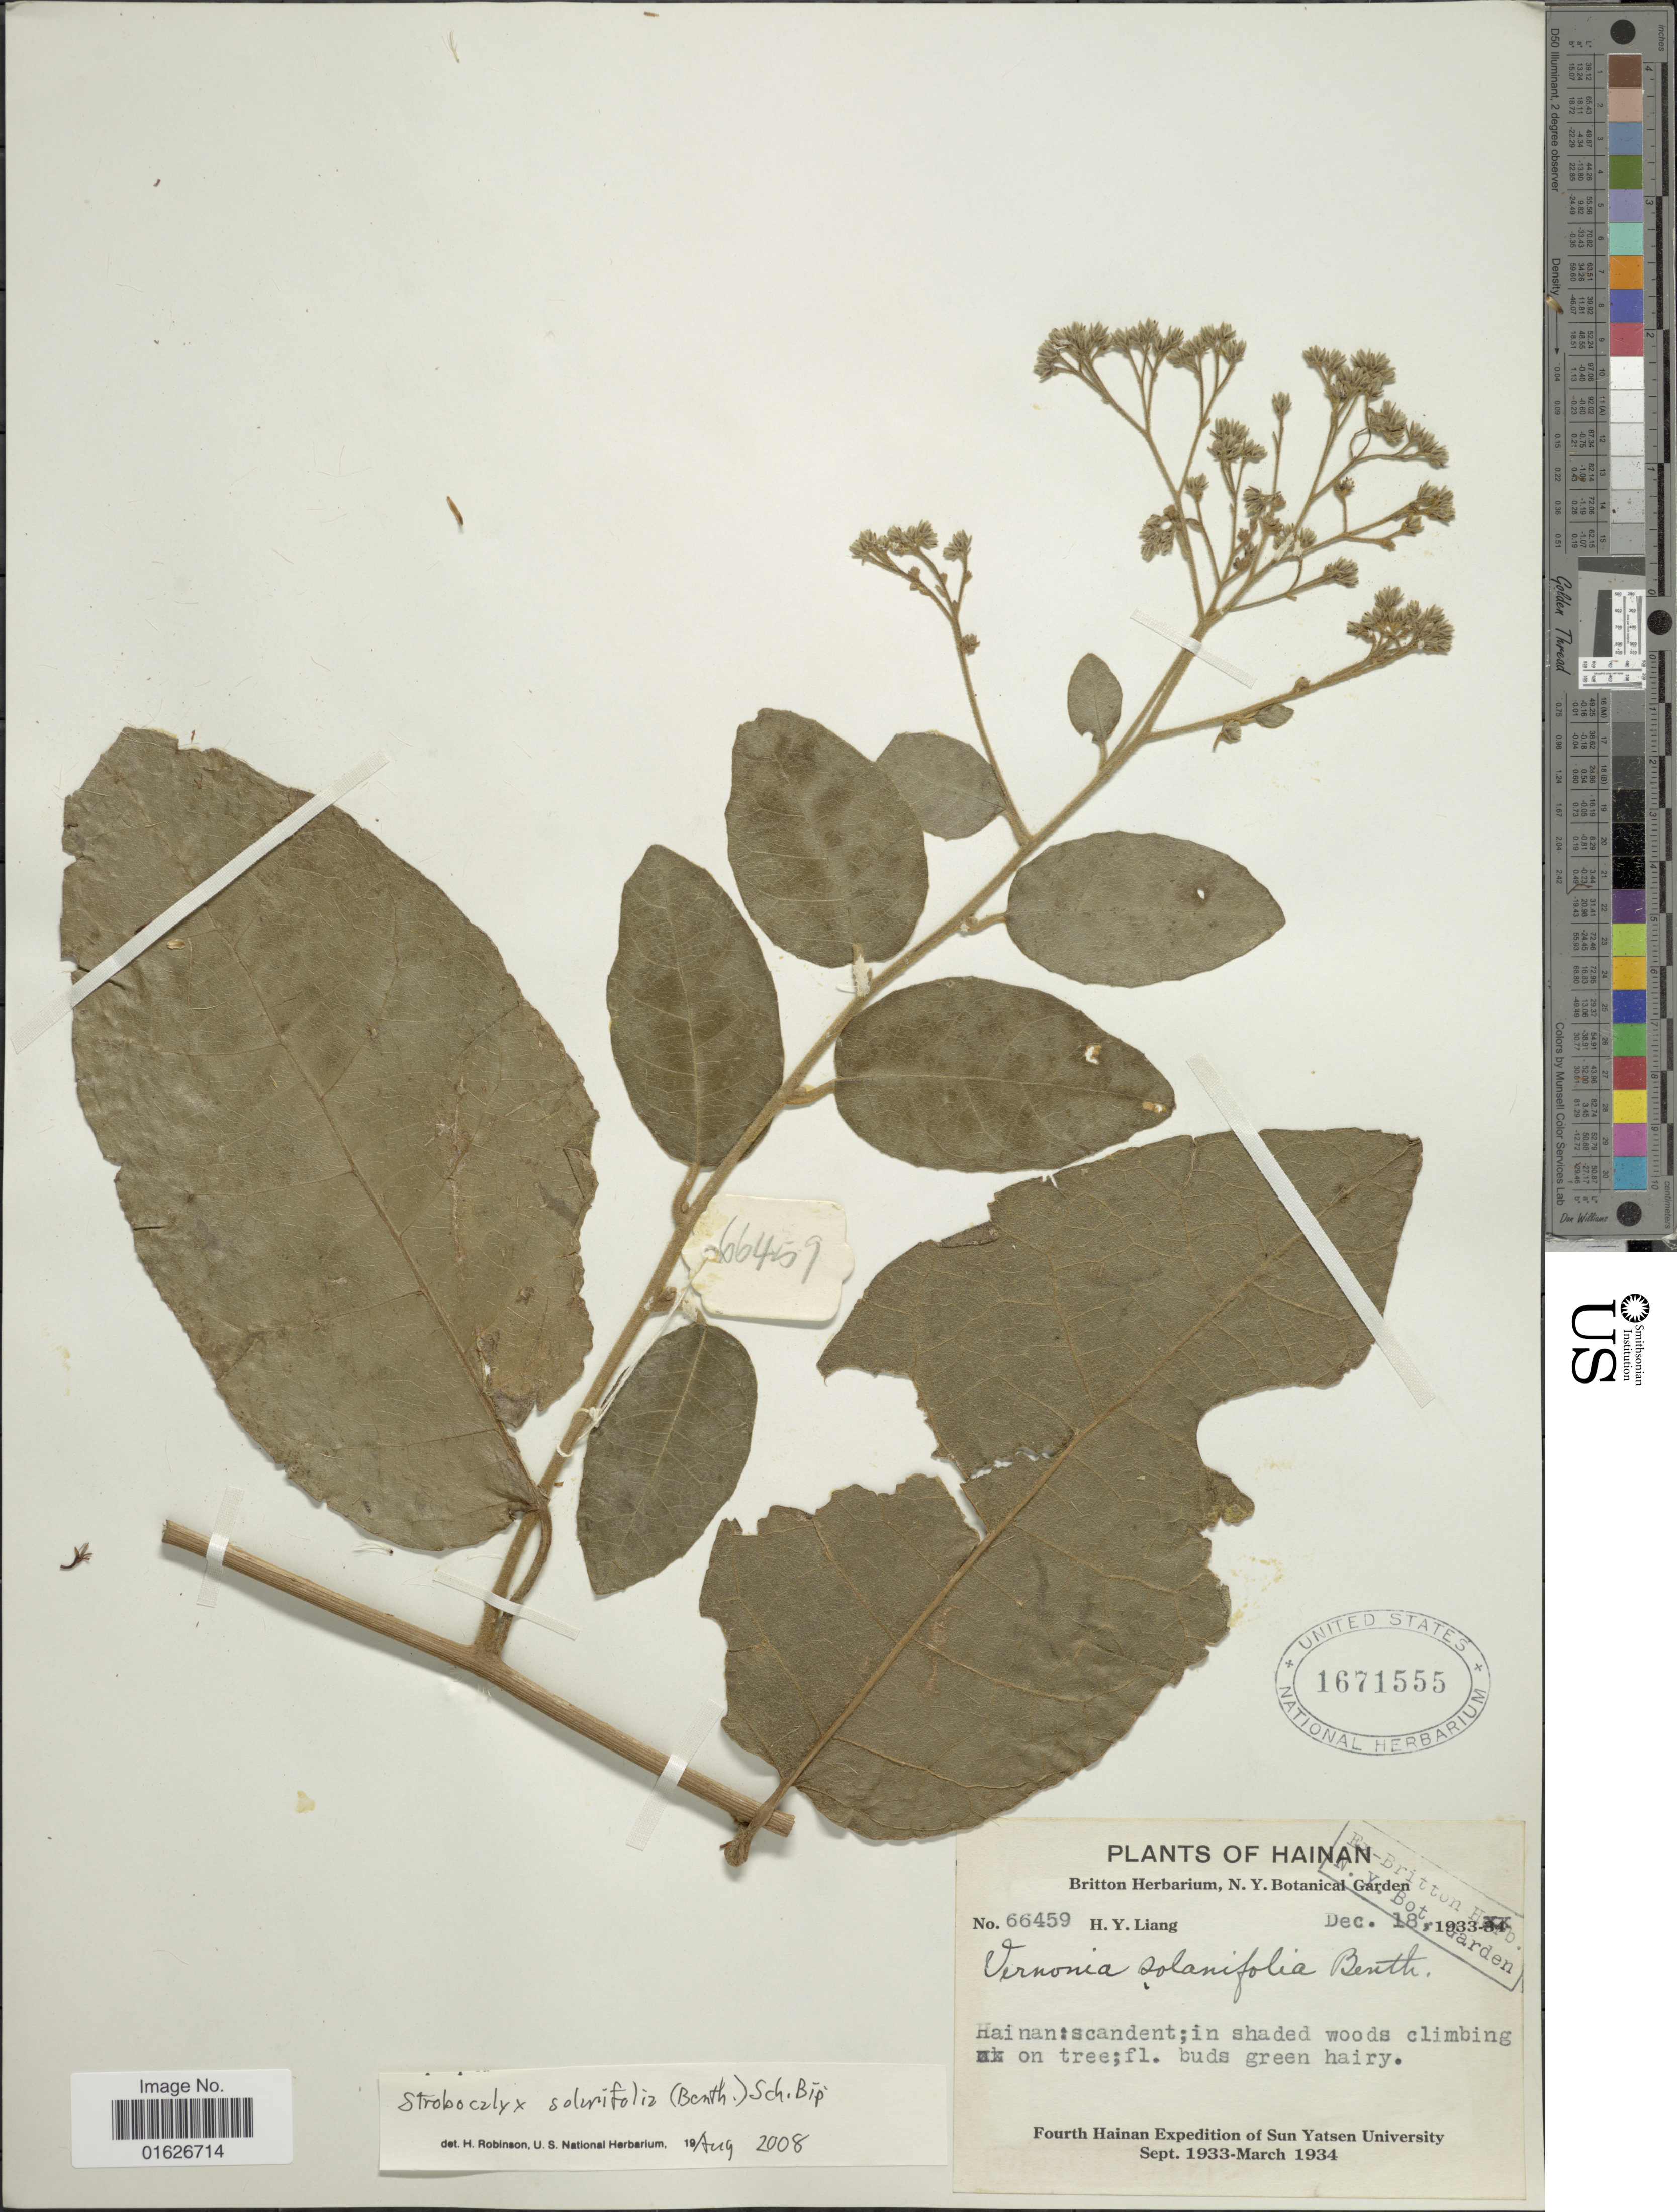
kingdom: Plantae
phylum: Tracheophyta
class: Magnoliopsida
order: Asterales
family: Asteraceae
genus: Strobocalyx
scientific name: Strobocalyx solanifolia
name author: (Benth.) Sch. Bip.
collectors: H. Y. Liang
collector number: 66459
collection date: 1933-12-18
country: China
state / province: Hainan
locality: Hainan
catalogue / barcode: US 1671555